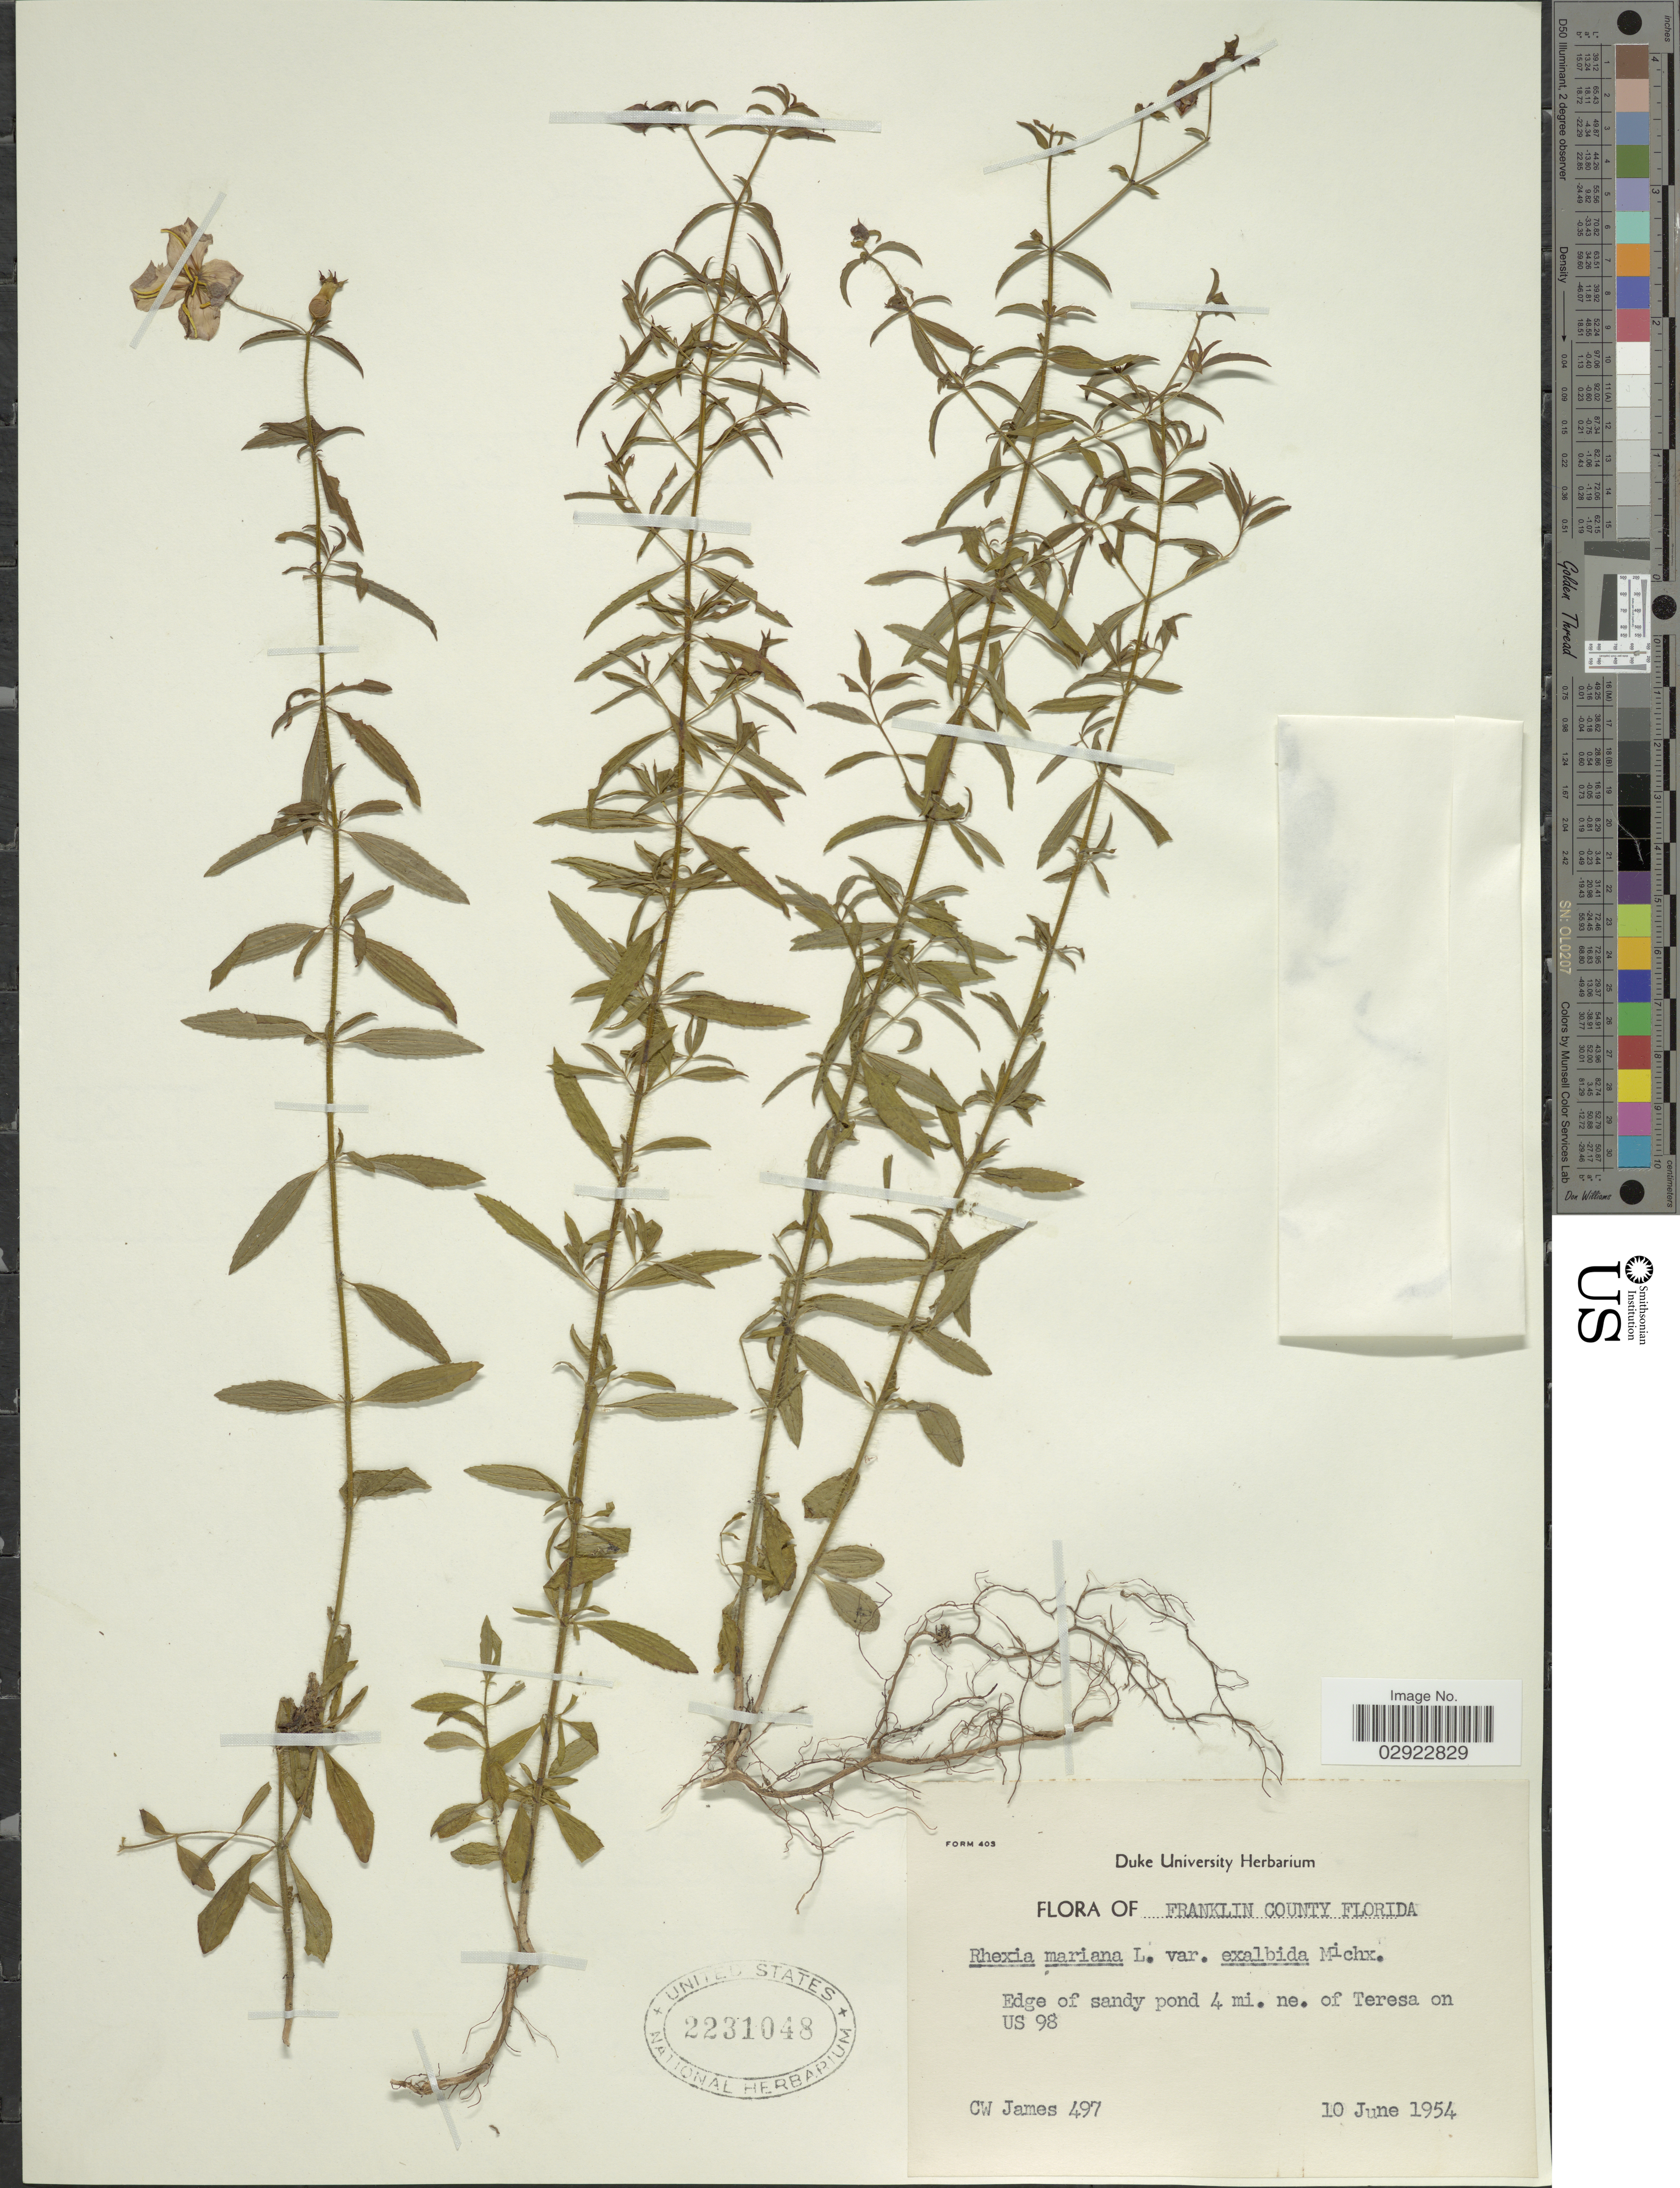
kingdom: Plantae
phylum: Tracheophyta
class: Magnoliopsida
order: Myrtales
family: Melastomataceae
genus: Rhexia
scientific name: Rhexia mariana var. exalbida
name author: Michx.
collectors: C. W. James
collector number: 497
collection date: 1954-06-10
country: United States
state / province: Florida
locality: Franklin County. Edge of sandy pond 4 mi. ne. of Teresa on US 98.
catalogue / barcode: US 2231048